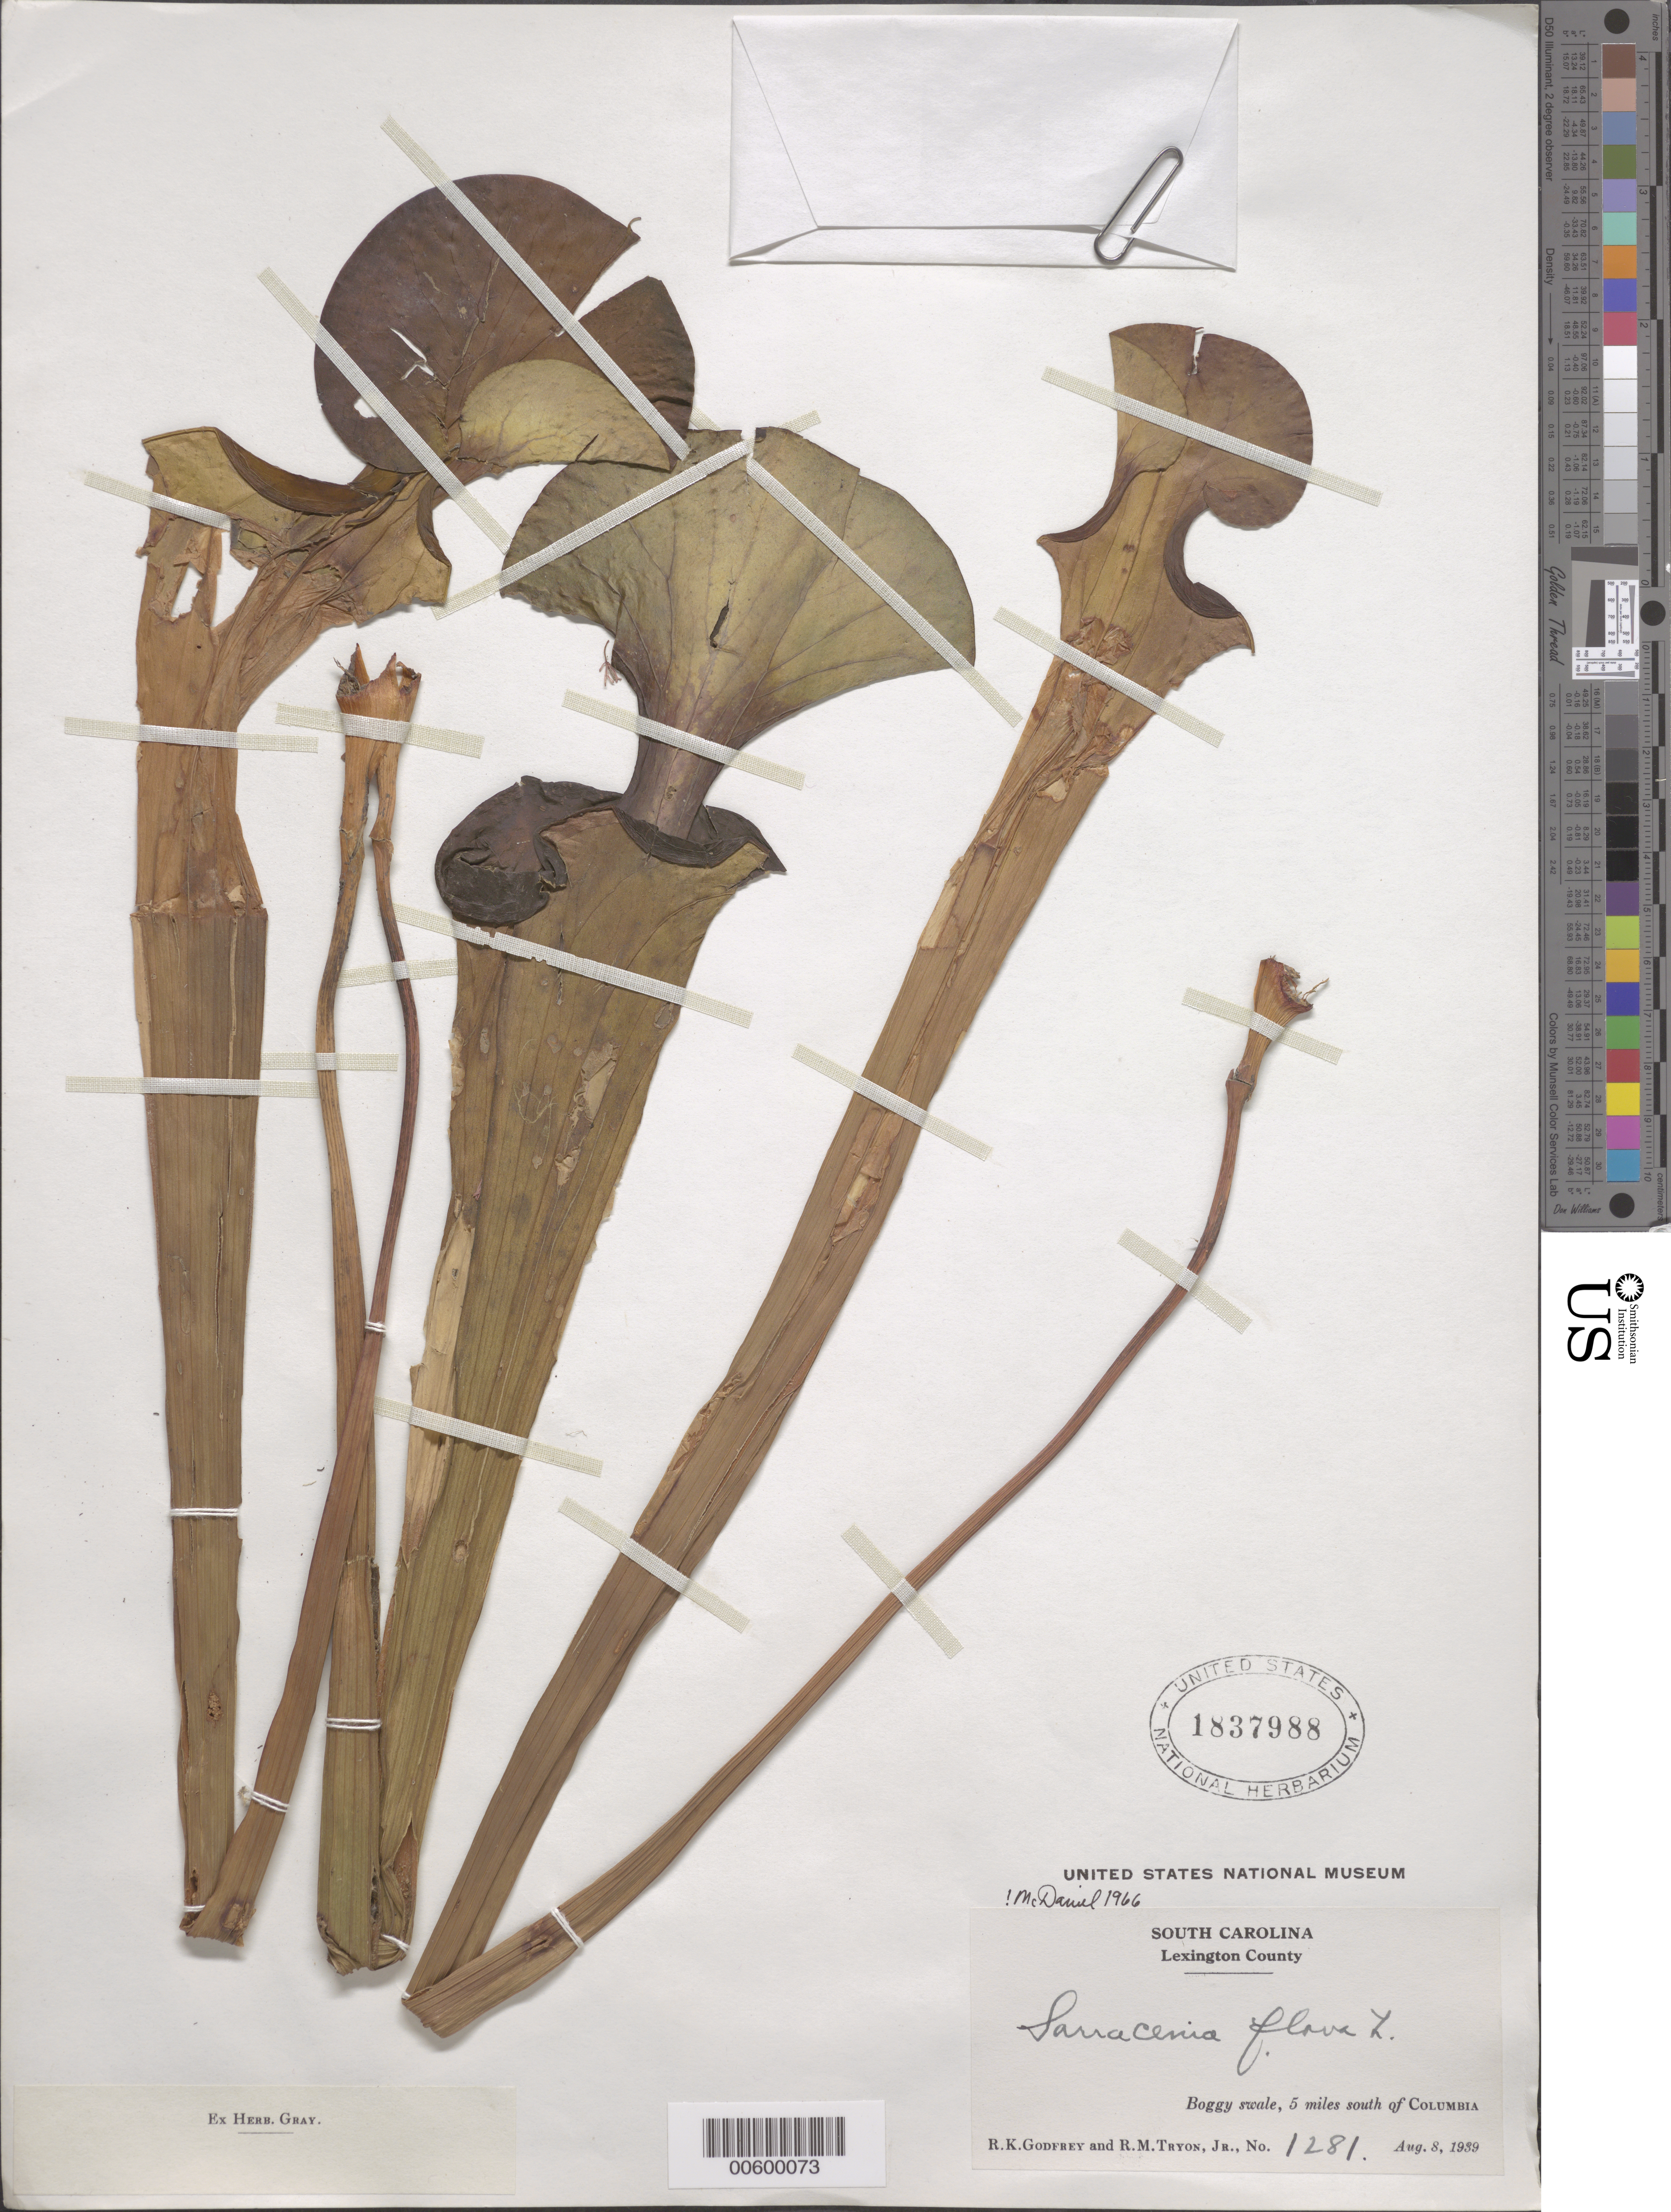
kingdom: Plantae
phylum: Tracheophyta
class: Magnoliopsida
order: Ericales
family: Sarraceniaceae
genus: Sarracenia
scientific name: Sarracenia flava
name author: L.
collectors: R. K. Godfrey & R. Tyron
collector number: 1281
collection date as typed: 08 Aug 1939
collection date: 1939-08-08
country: United States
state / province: South Carolina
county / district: Lexington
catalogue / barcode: US 1837988